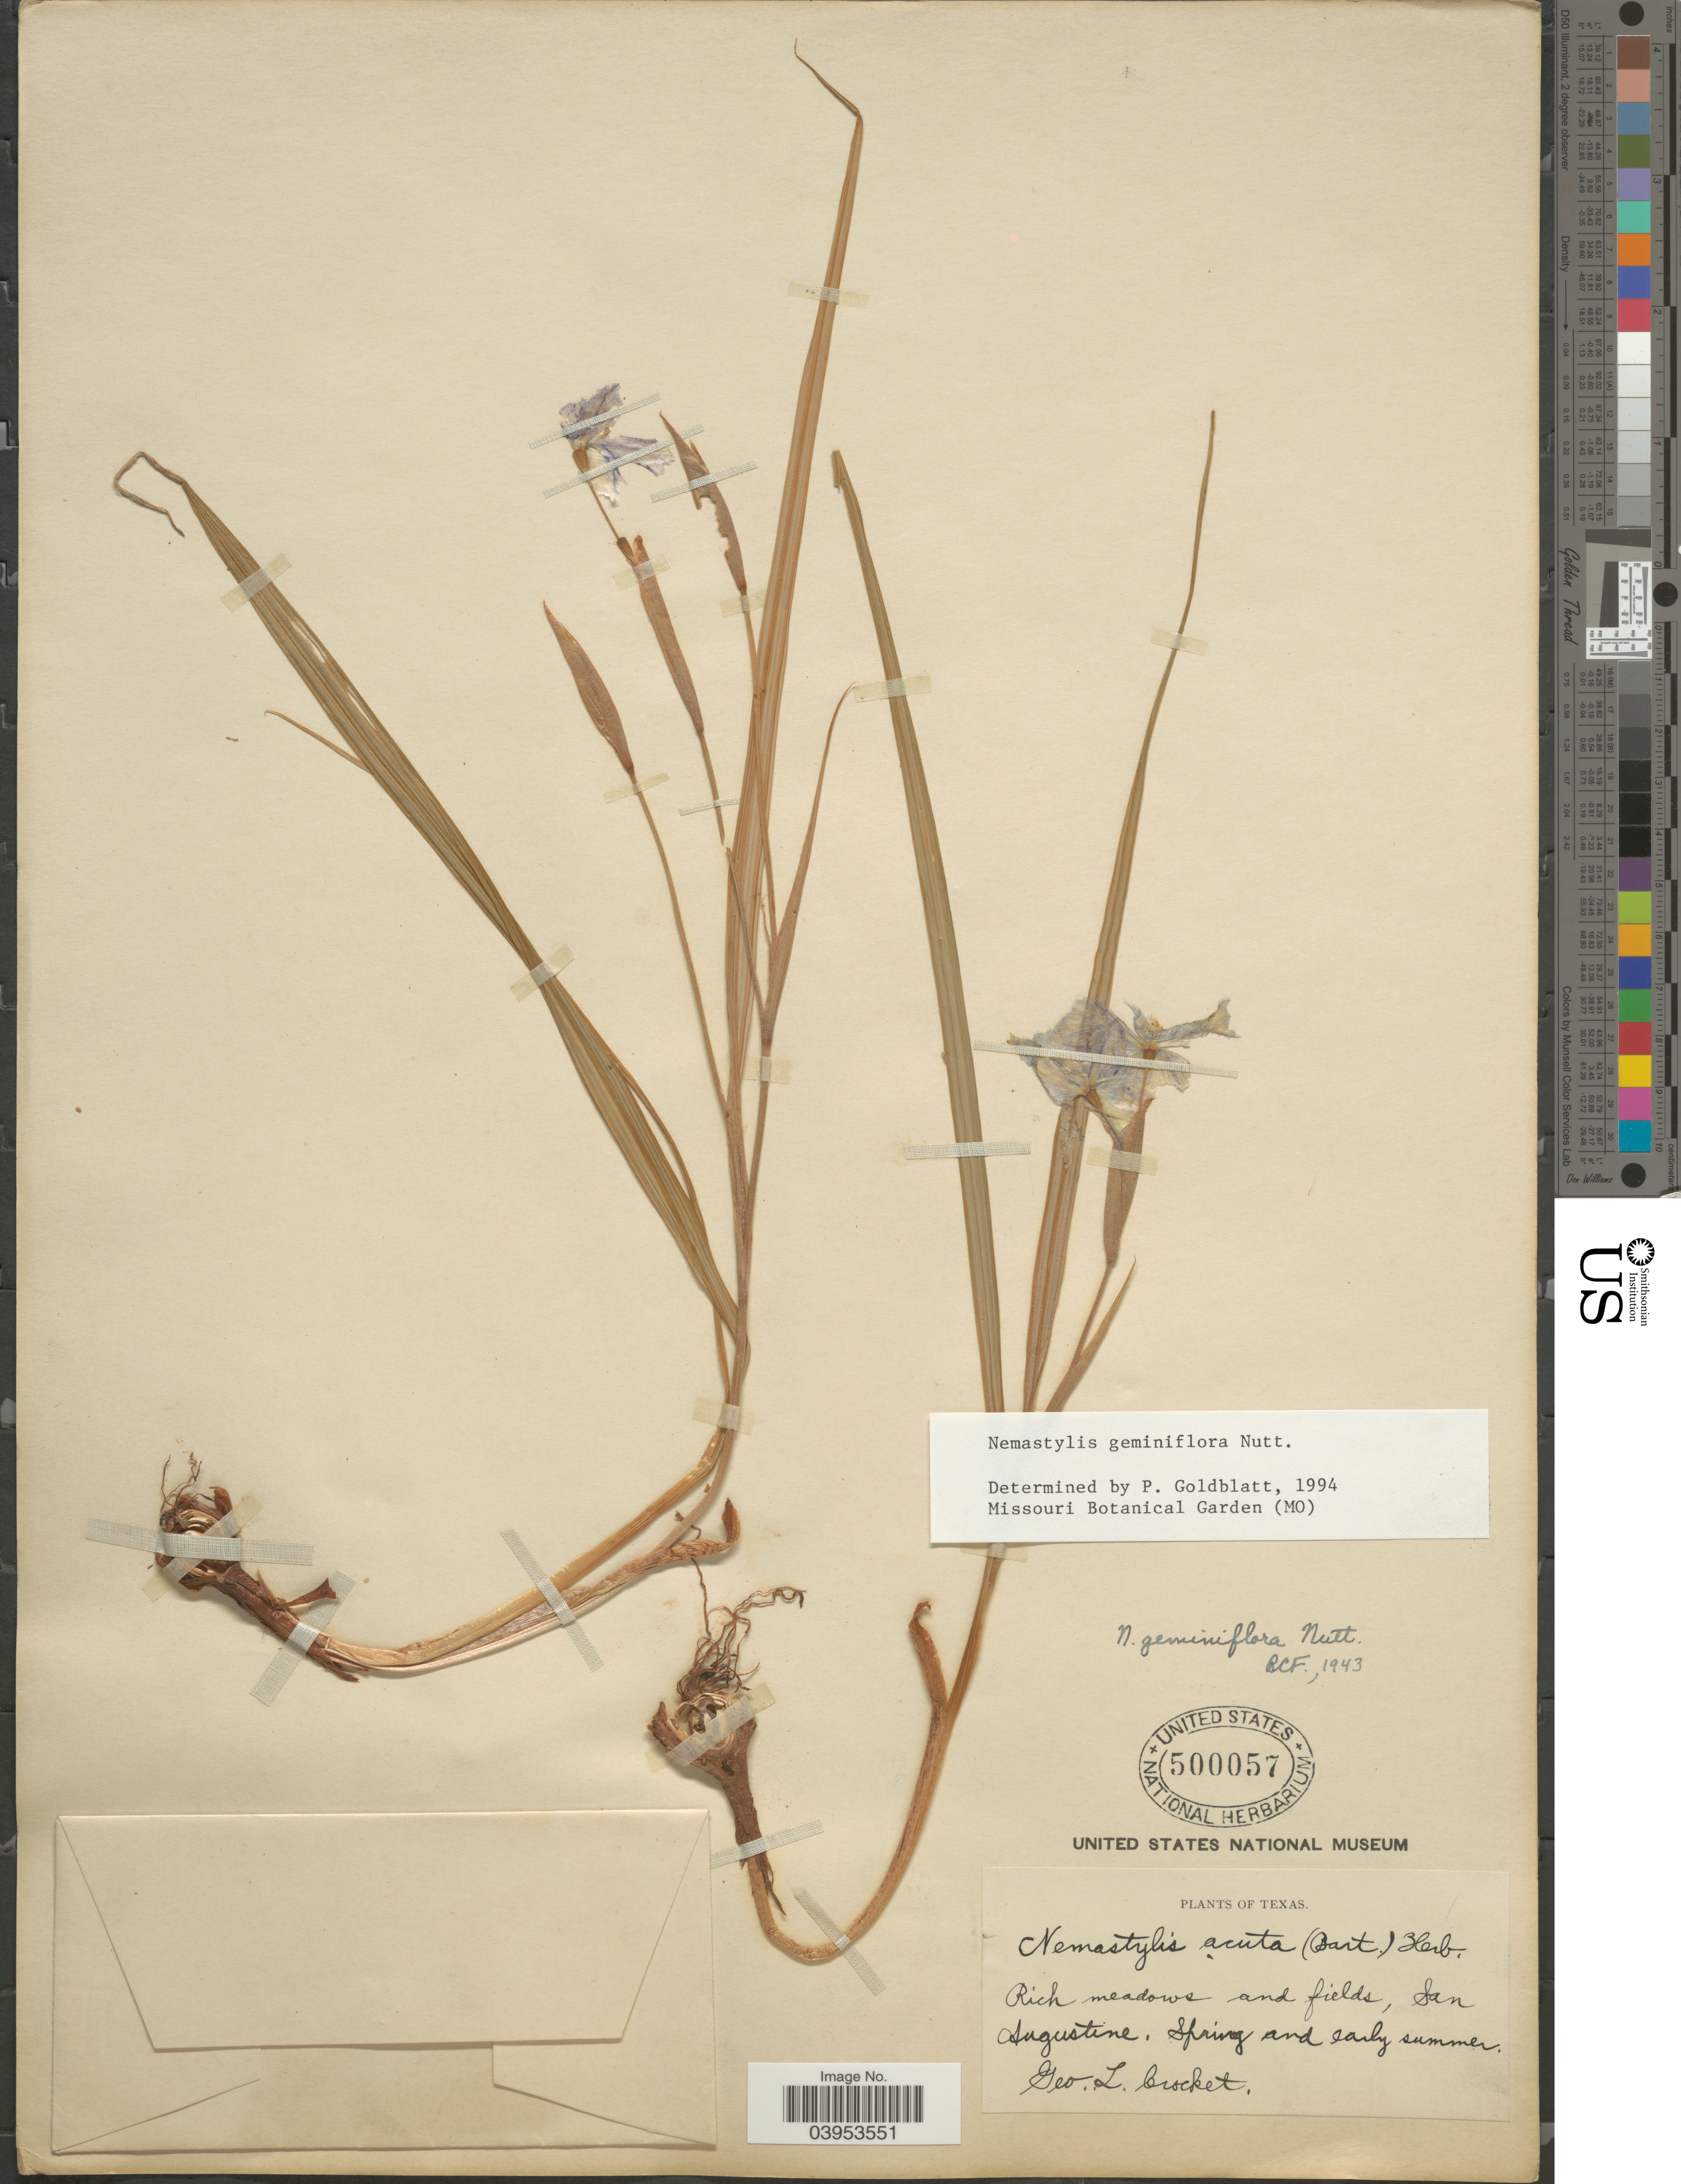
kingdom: Plantae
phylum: Tracheophyta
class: Liliopsida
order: Asparagales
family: Iridaceae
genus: Nemastylis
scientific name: Nemastylis geminiflora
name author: Nutt.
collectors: G. Crocket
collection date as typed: Spring and early summer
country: United States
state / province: Texas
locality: San Augustine.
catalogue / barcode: US 500057